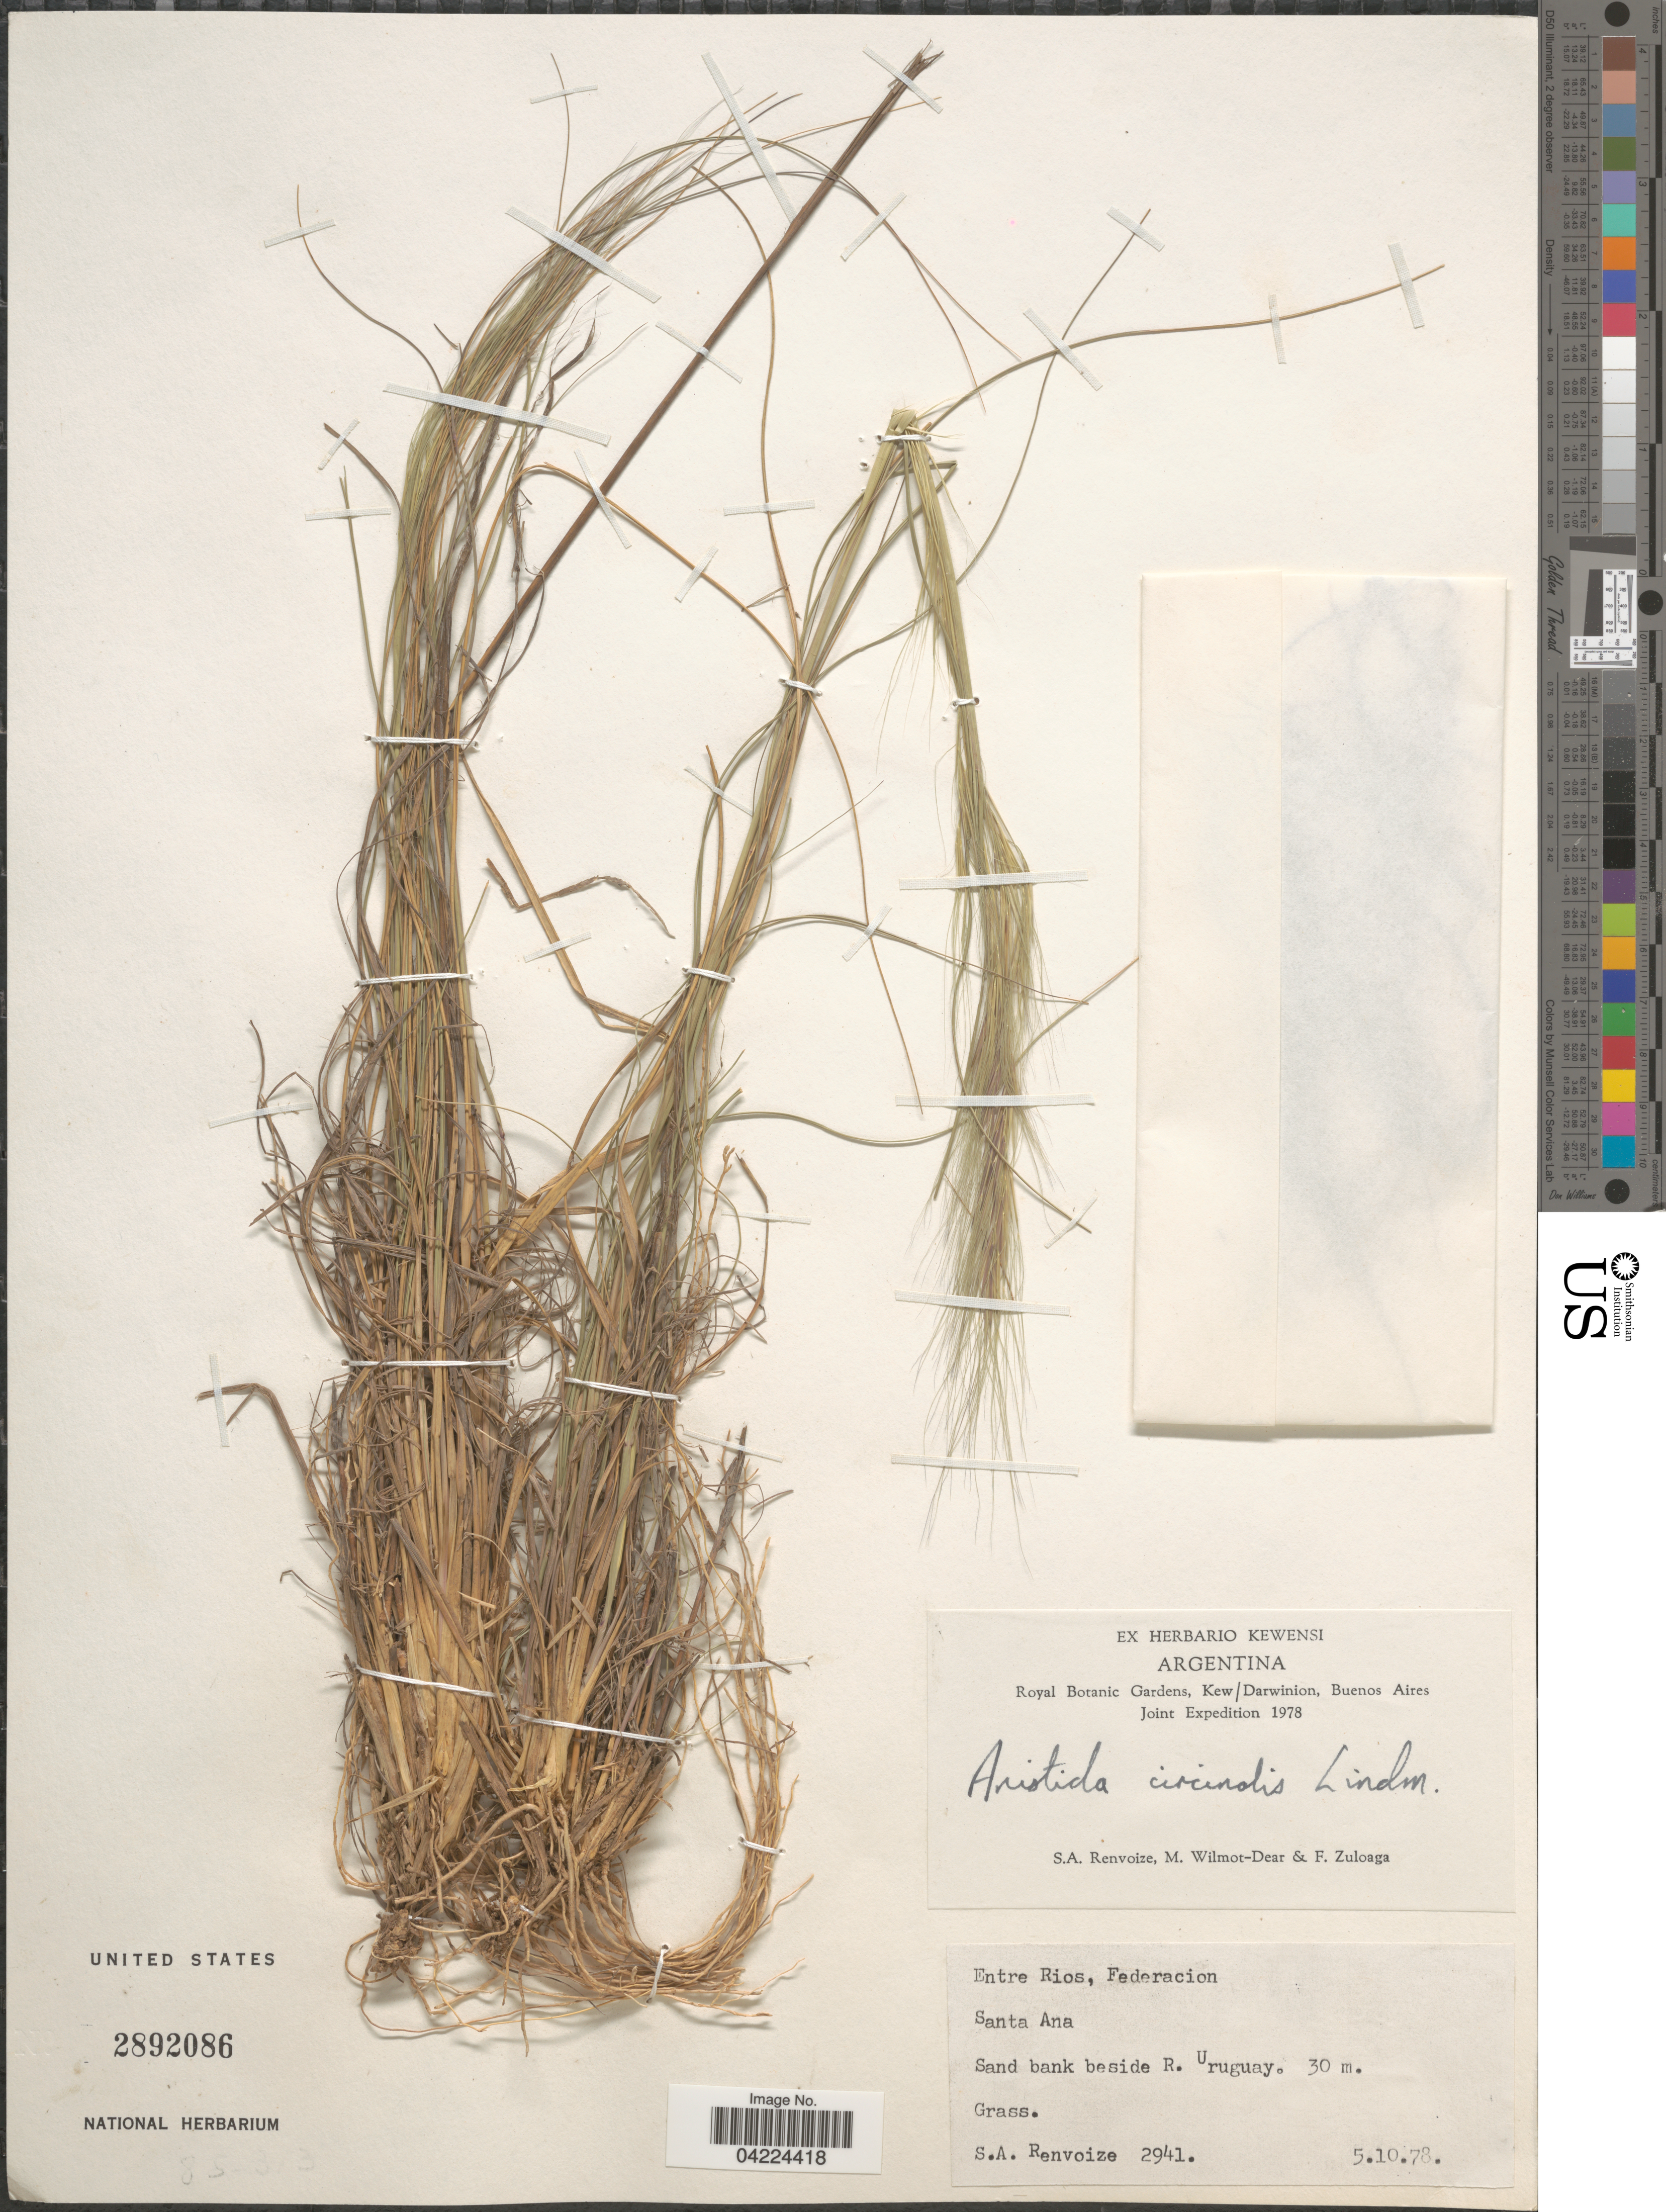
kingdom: Plantae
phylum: Tracheophyta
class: Liliopsida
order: Poales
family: Poaceae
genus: Aristida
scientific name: Aristida circinalis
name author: Lindm.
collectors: S. A. Renvoize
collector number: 2941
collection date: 1978-10-05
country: Argentina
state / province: Entre Rios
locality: Federacion. Santa Ana. Sand bank beside R. Uruguay.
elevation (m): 30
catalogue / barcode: US 2892086